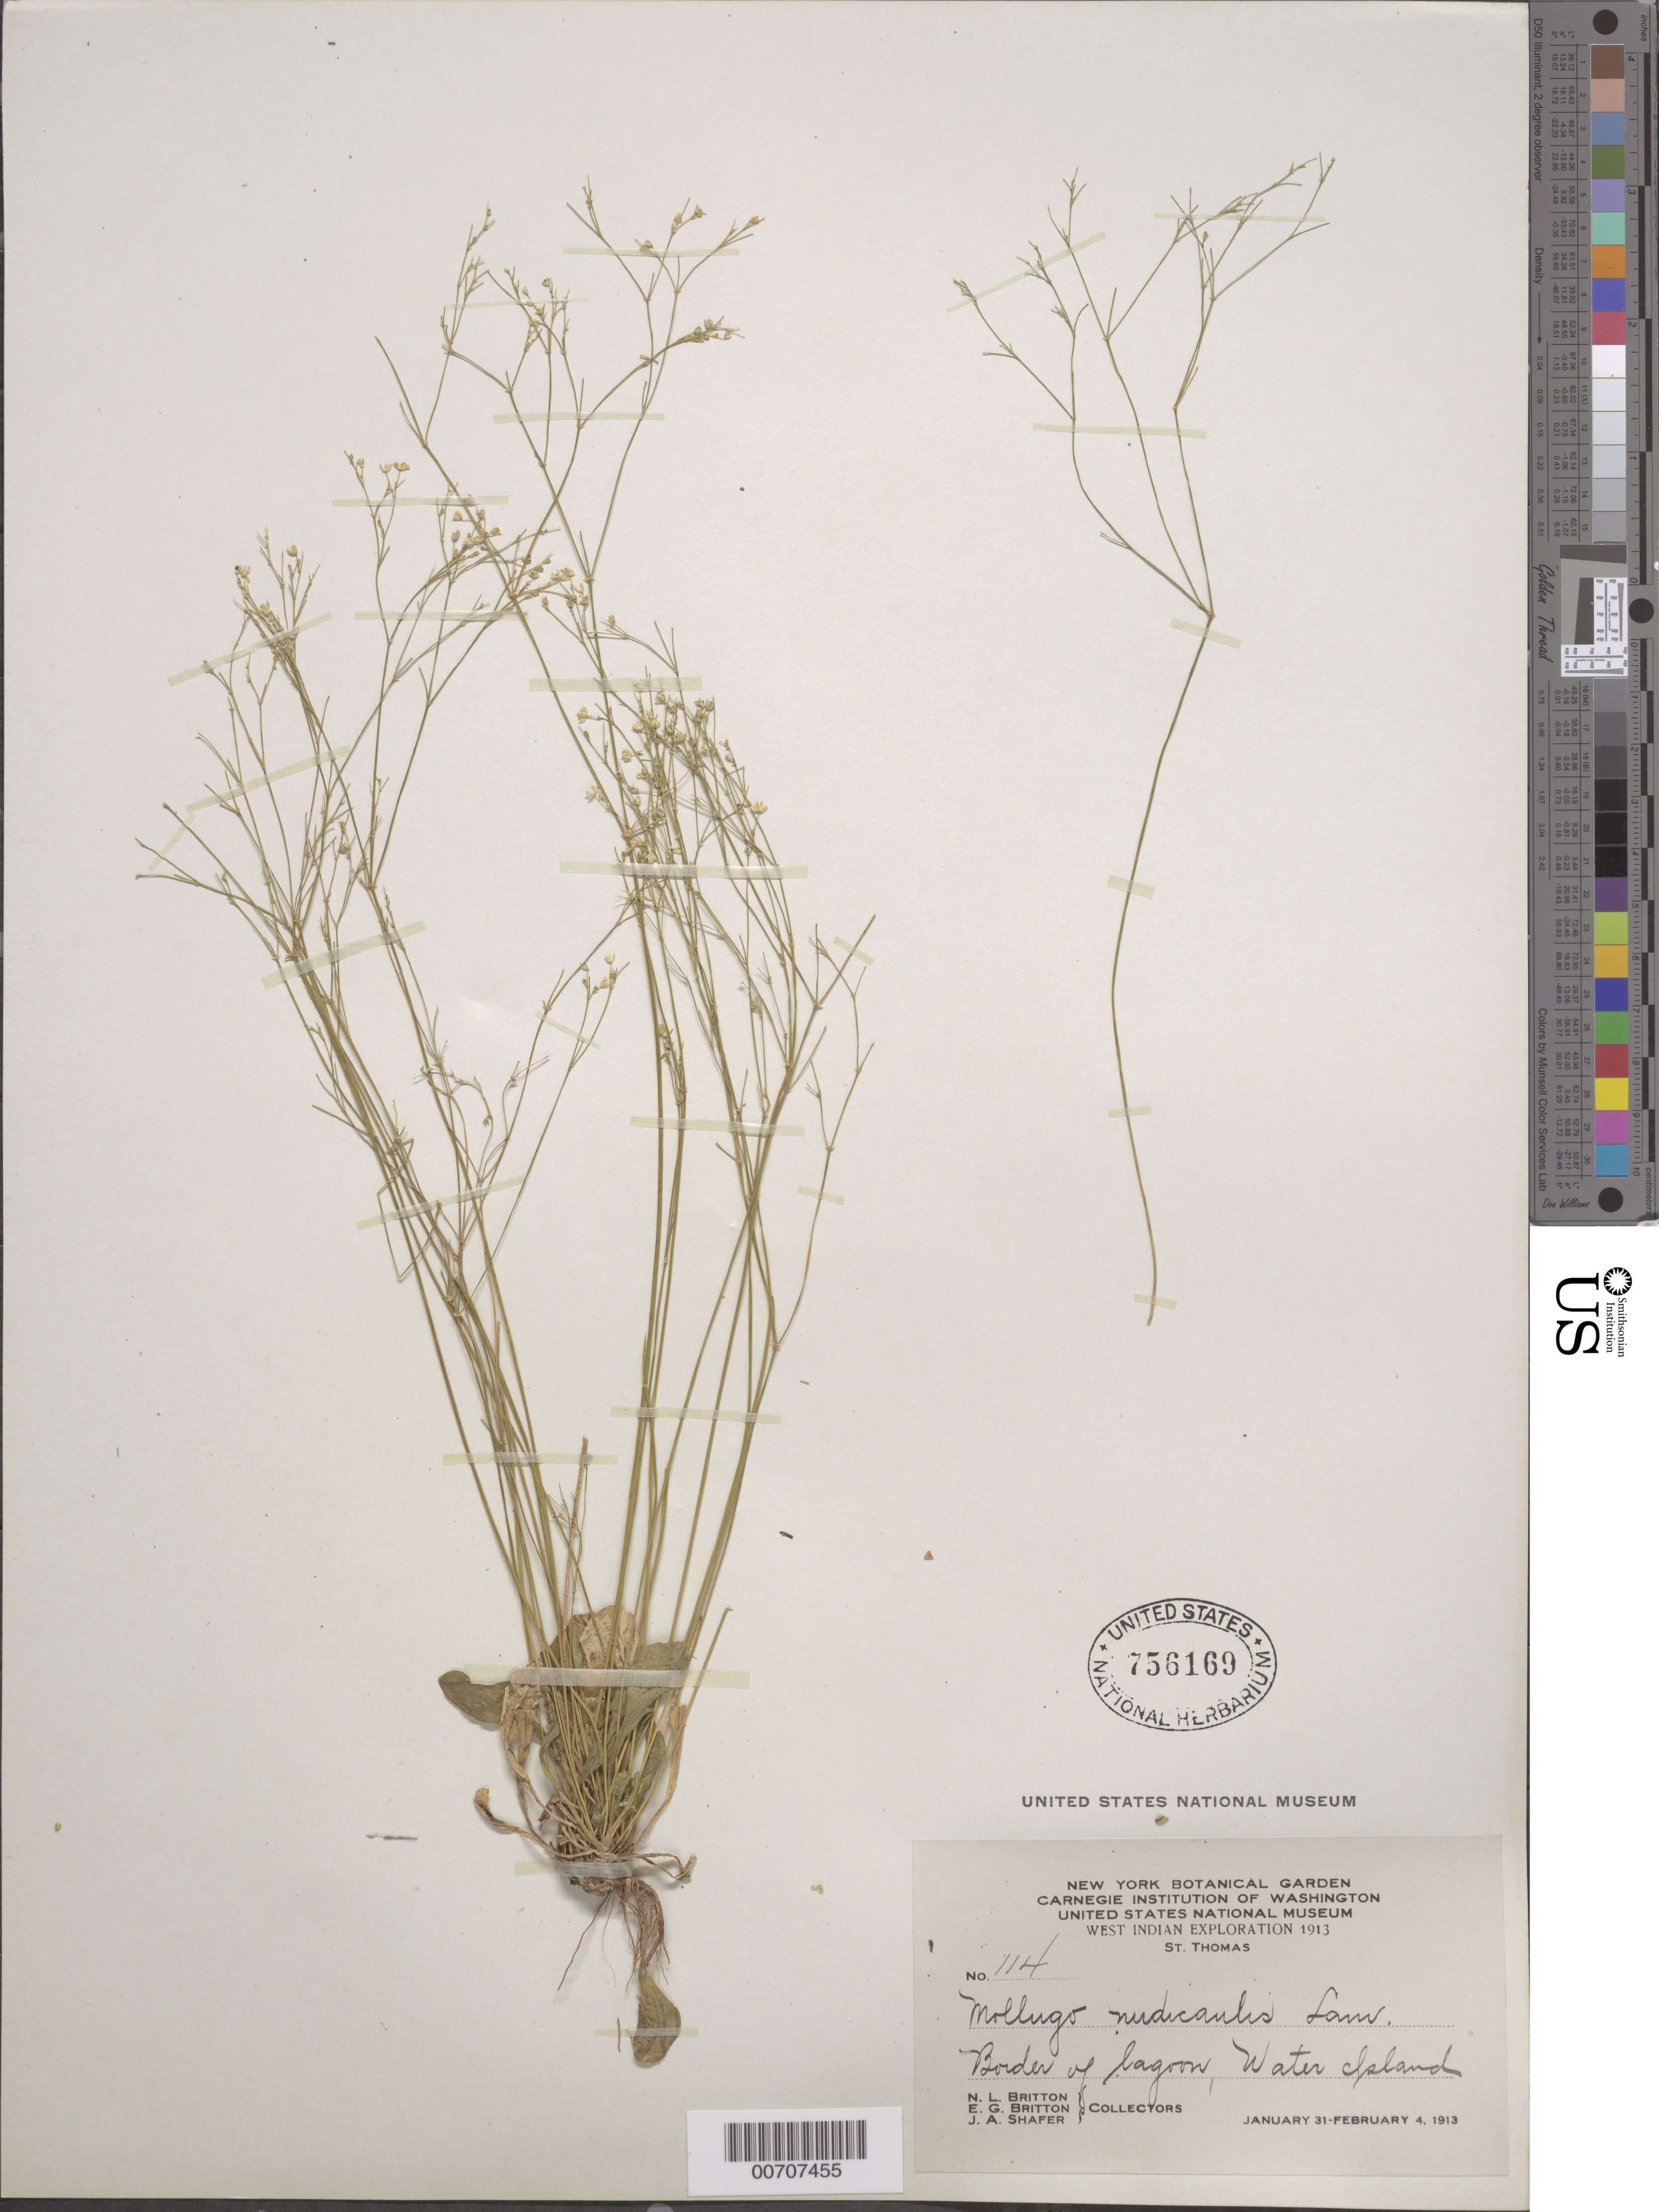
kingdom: Plantae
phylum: Tracheophyta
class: Magnoliopsida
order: Caryophyllales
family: Molluginaceae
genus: Paramollugo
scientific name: Paramollugo spathulata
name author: (Sw.) Sukhor.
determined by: Strong, Mark T., (BOT), Smithsonian Institution - National Museum of Natural History (UNITED STATES)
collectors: N. Britton, E. G. Britton & J. A. Shafer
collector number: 114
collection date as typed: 31 Jan 1913 to 04 Feb 1913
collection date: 1913-01-31/1913-02-04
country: U.S. Virgin Islands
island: St. Thomas Island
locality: Water Island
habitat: Border of lagoon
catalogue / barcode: US 756169